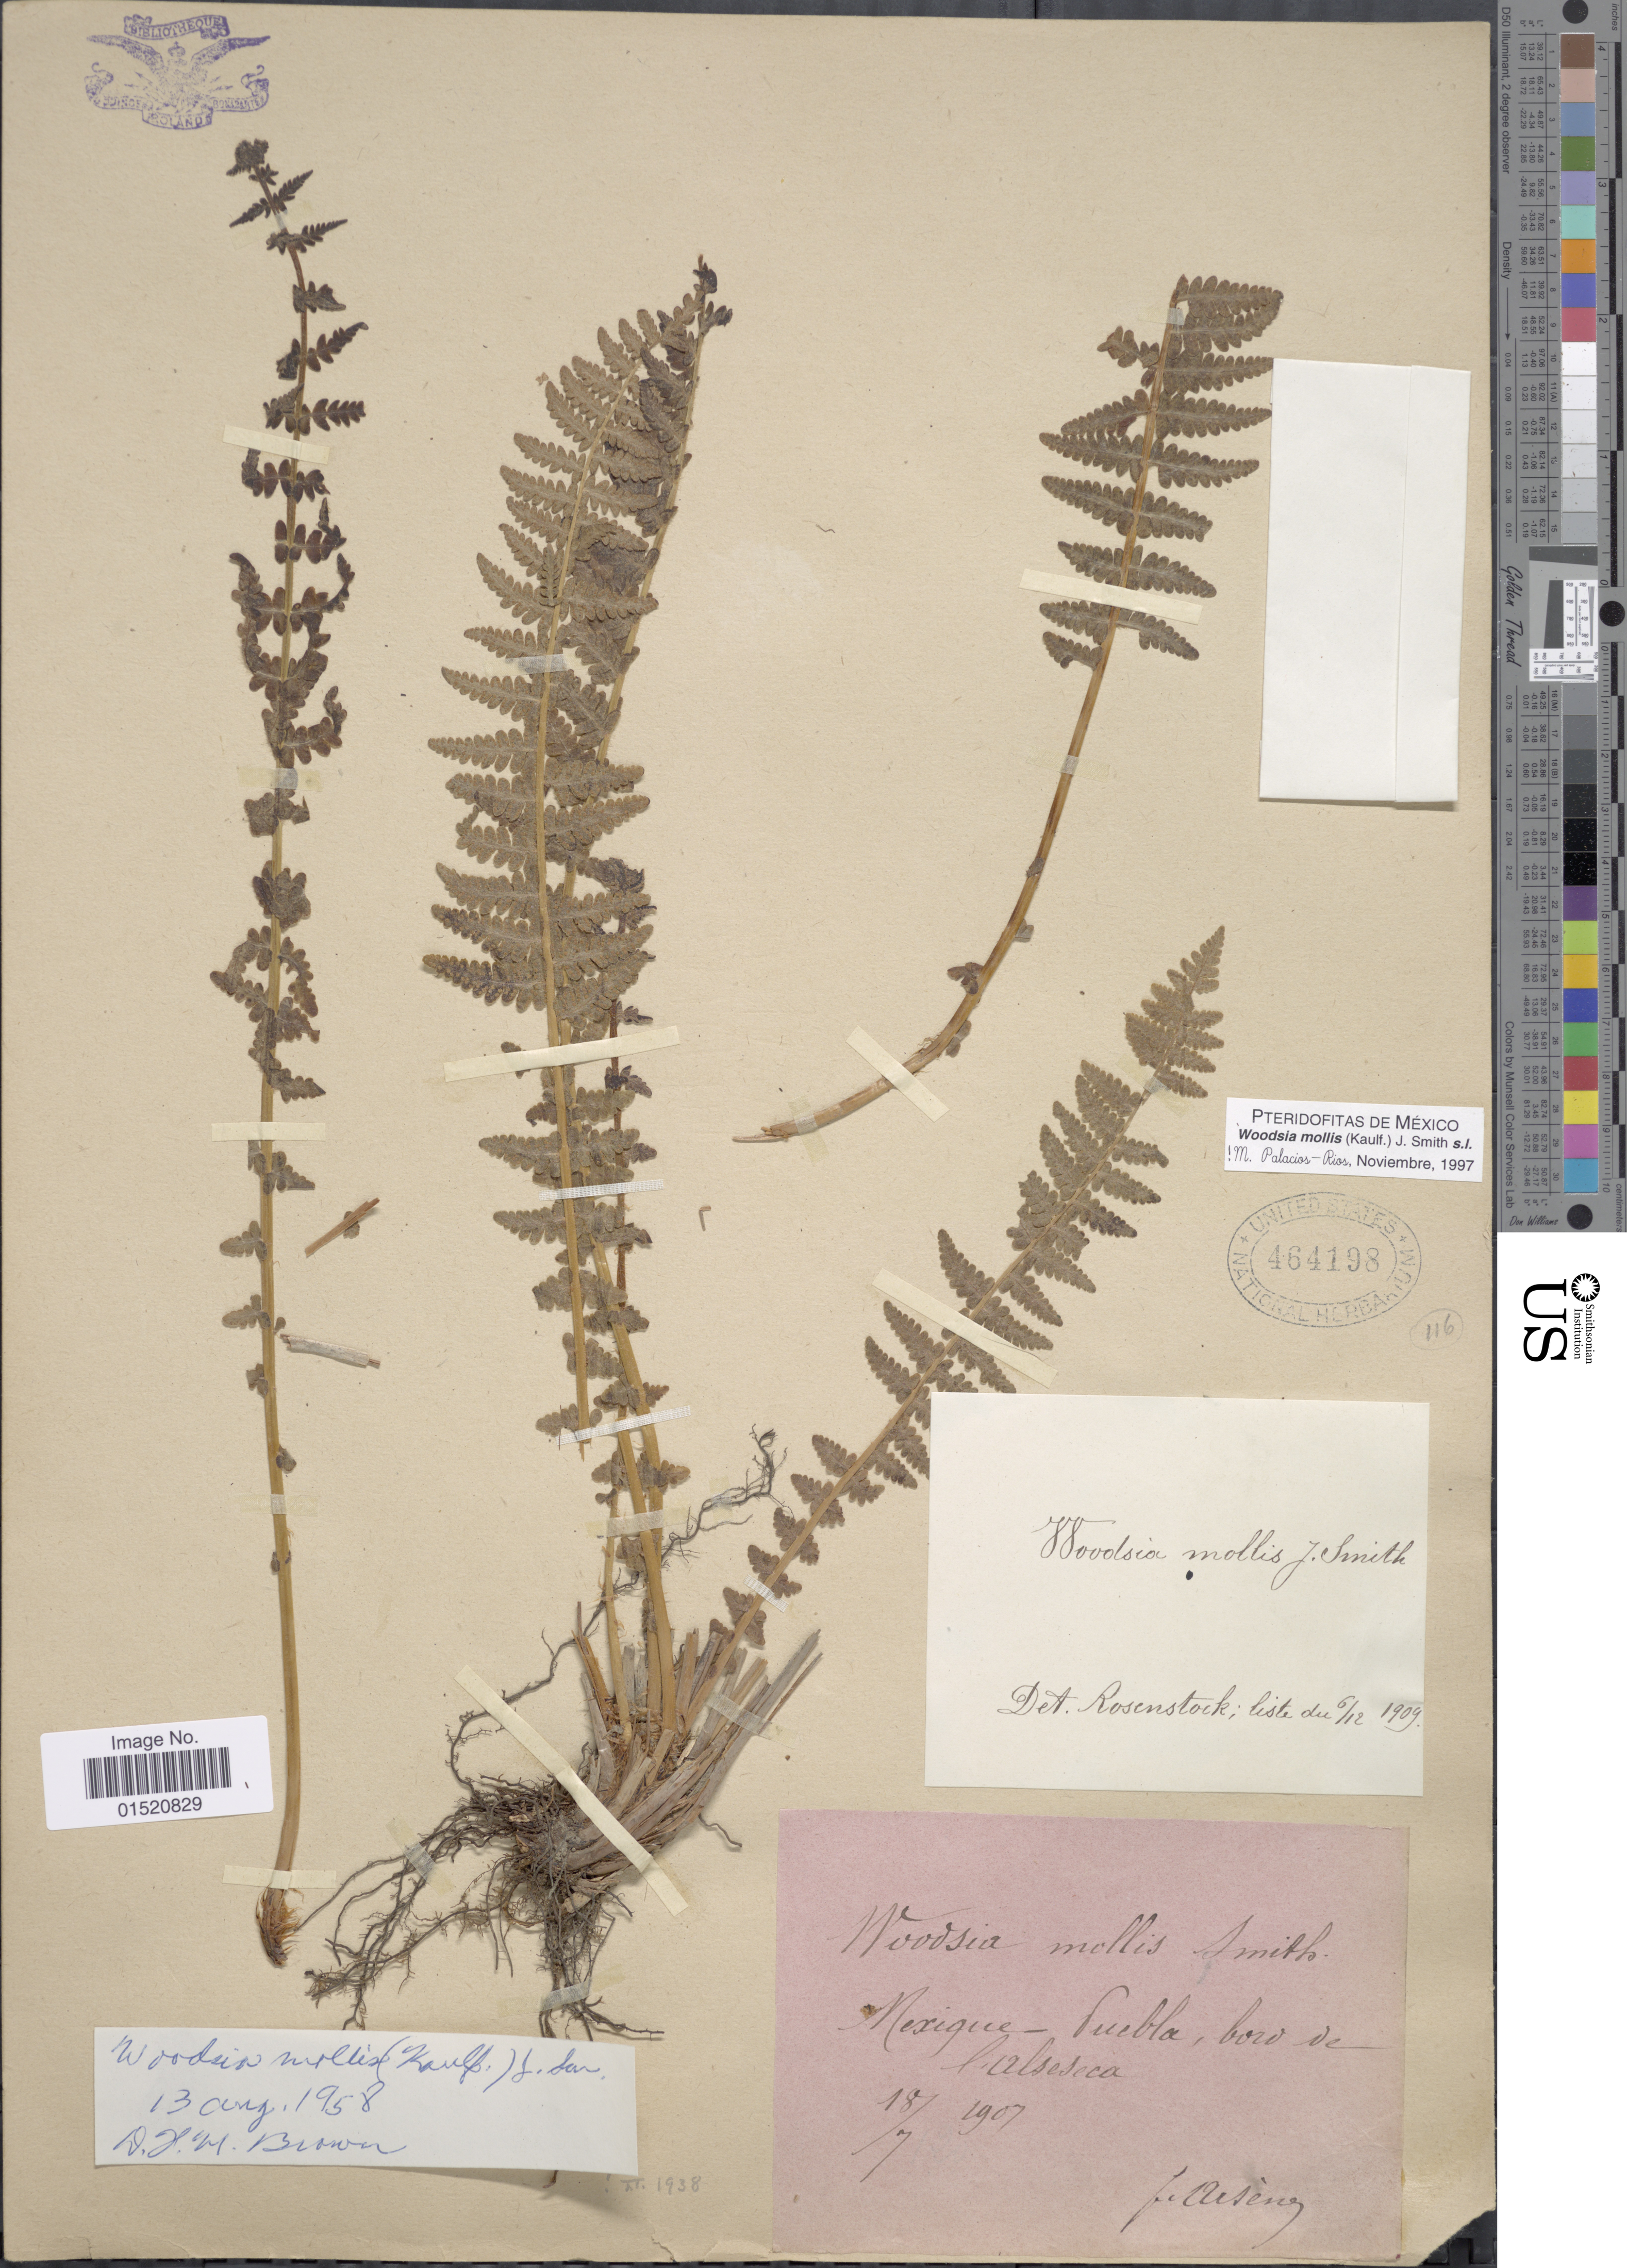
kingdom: Plantae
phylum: Tracheophyta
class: Polypodiopsida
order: Polypodiales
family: Woodsiaceae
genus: Woodsia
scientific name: Woodsia mollis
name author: (Kaulf.) J. Sm.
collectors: F. Arsène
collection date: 1907-07-18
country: Mexico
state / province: Puebla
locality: Boro de l'Alseseca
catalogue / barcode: US 464198